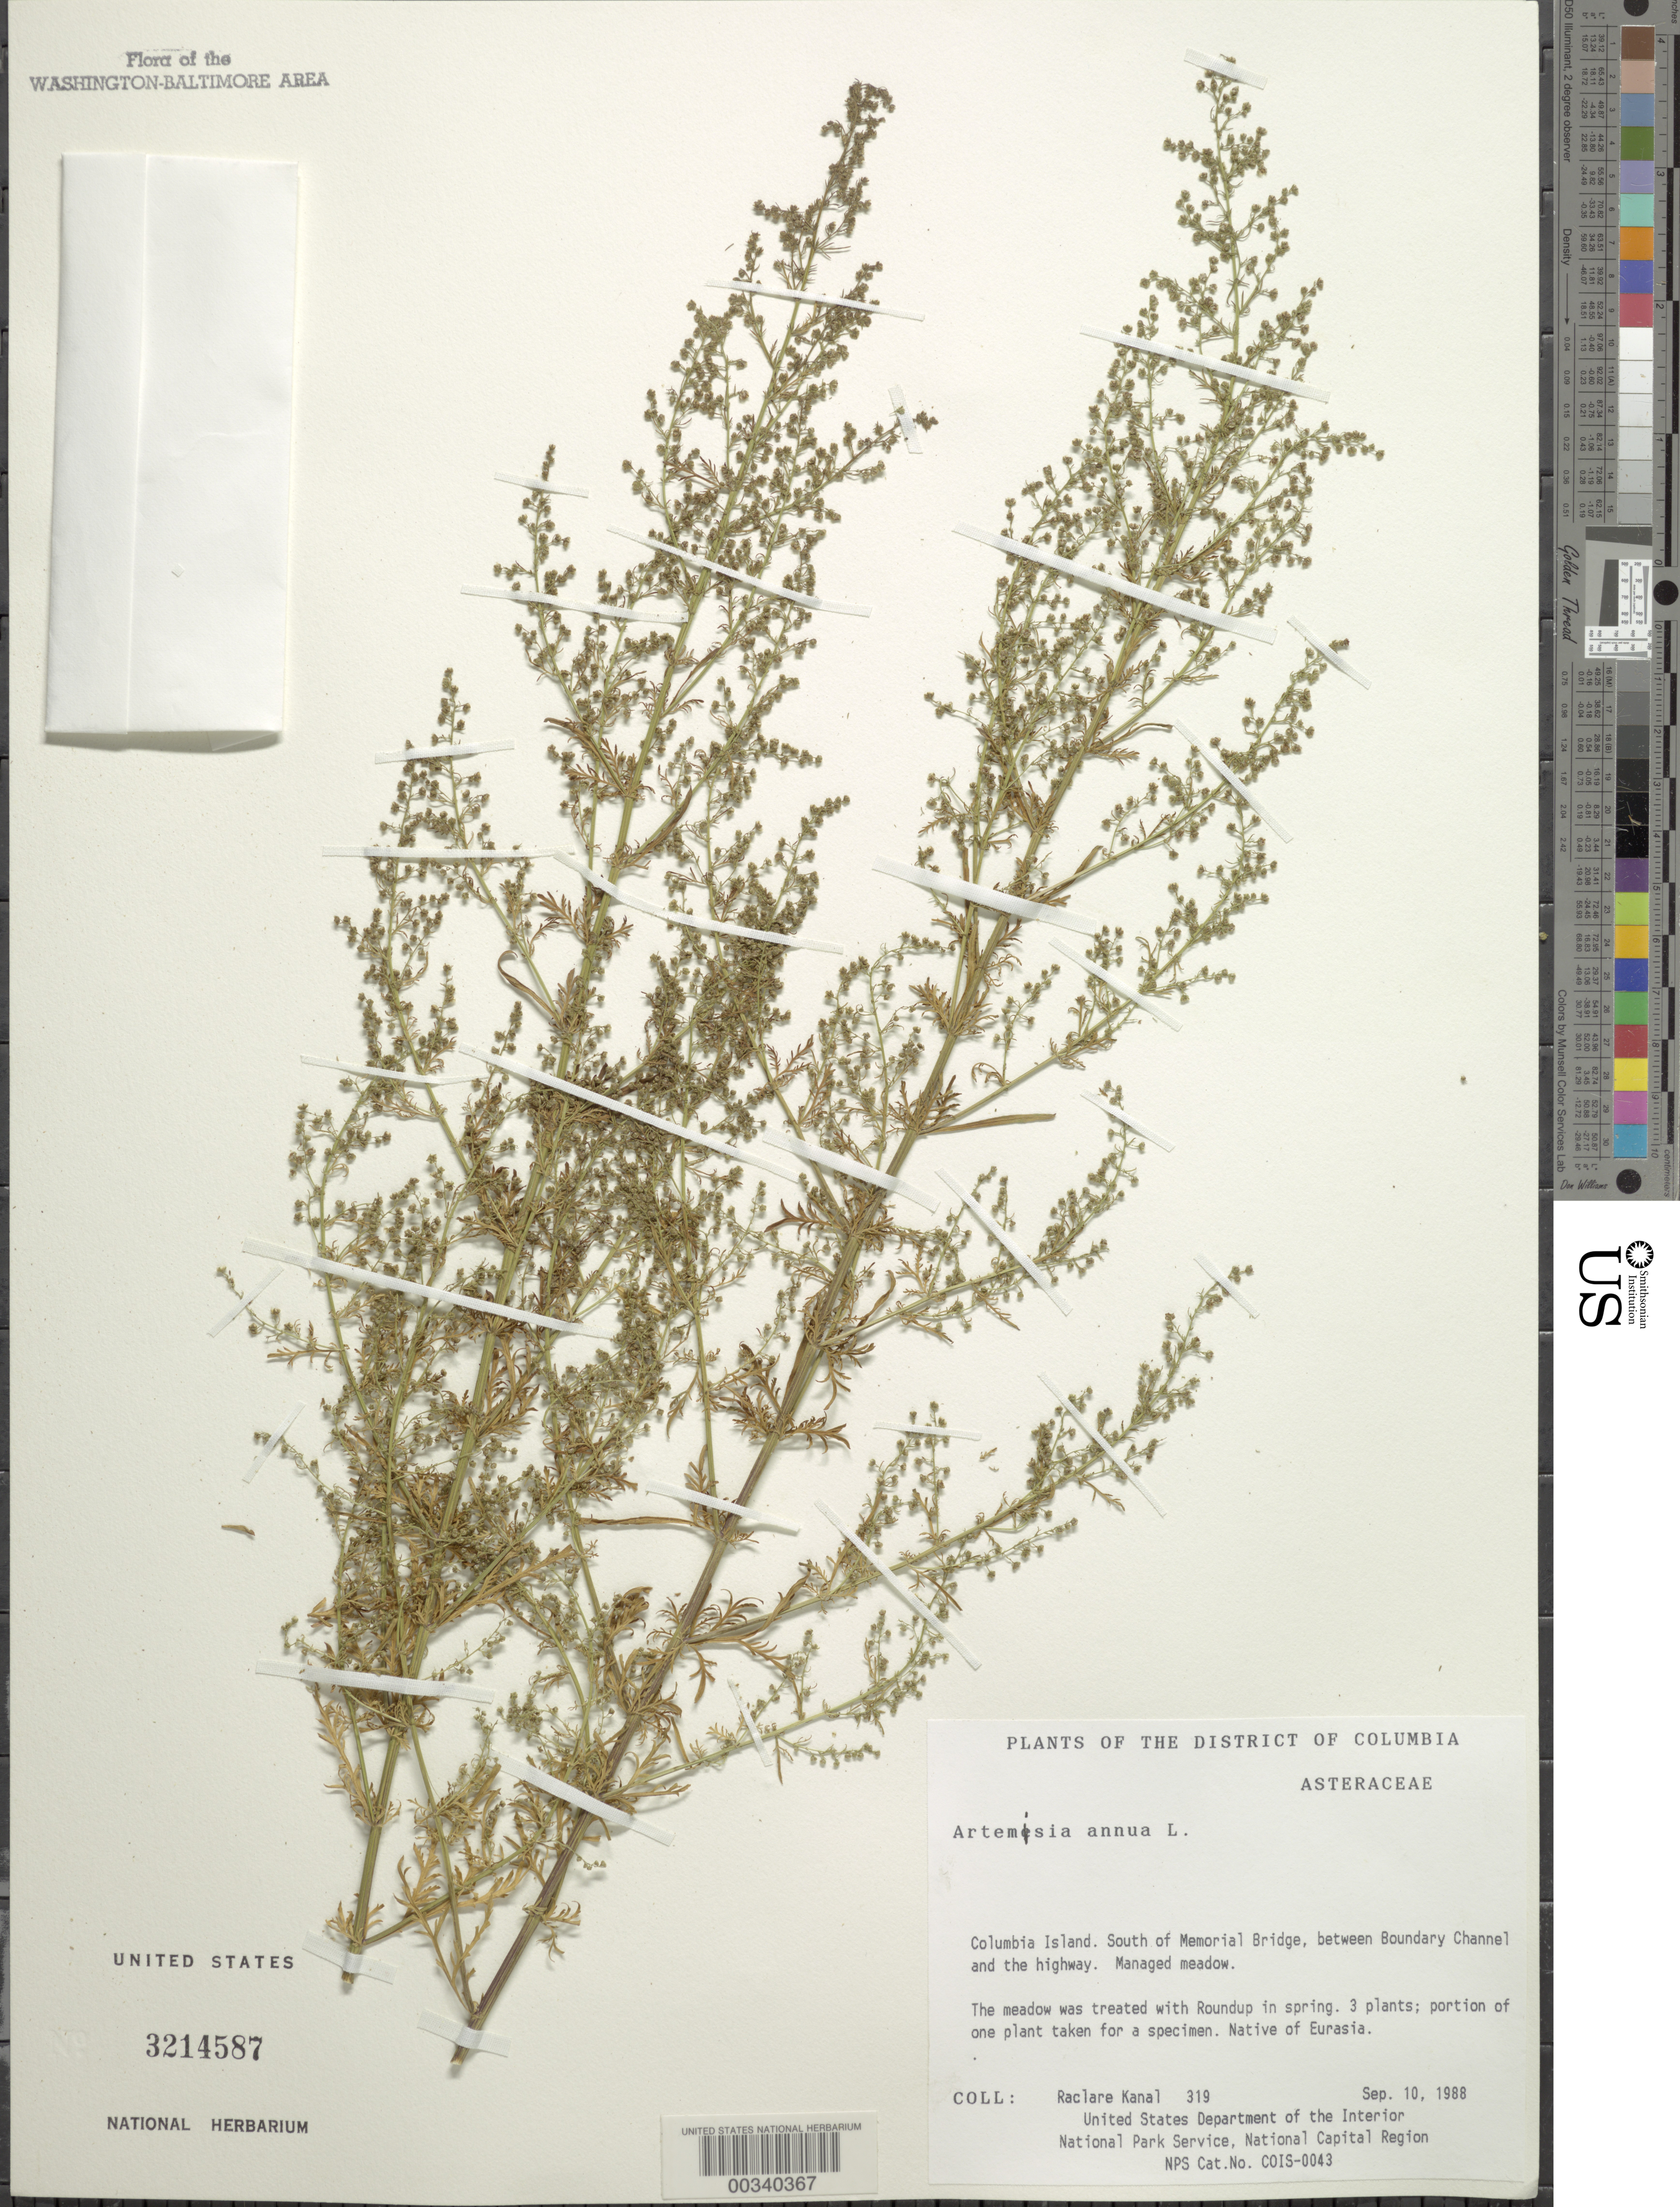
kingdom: Plantae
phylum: Tracheophyta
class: Magnoliopsida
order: Asterales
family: Asteraceae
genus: Artemisia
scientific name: Artemisia annua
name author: L.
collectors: R. Kanal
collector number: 319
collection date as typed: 10 Sep 1988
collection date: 1988-09-10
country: United States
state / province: Virginia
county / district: Arlington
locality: Columbia Island, S of Memorial Bridge, between Boundary Channel and the Highway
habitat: Managed meadows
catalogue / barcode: US 3214587